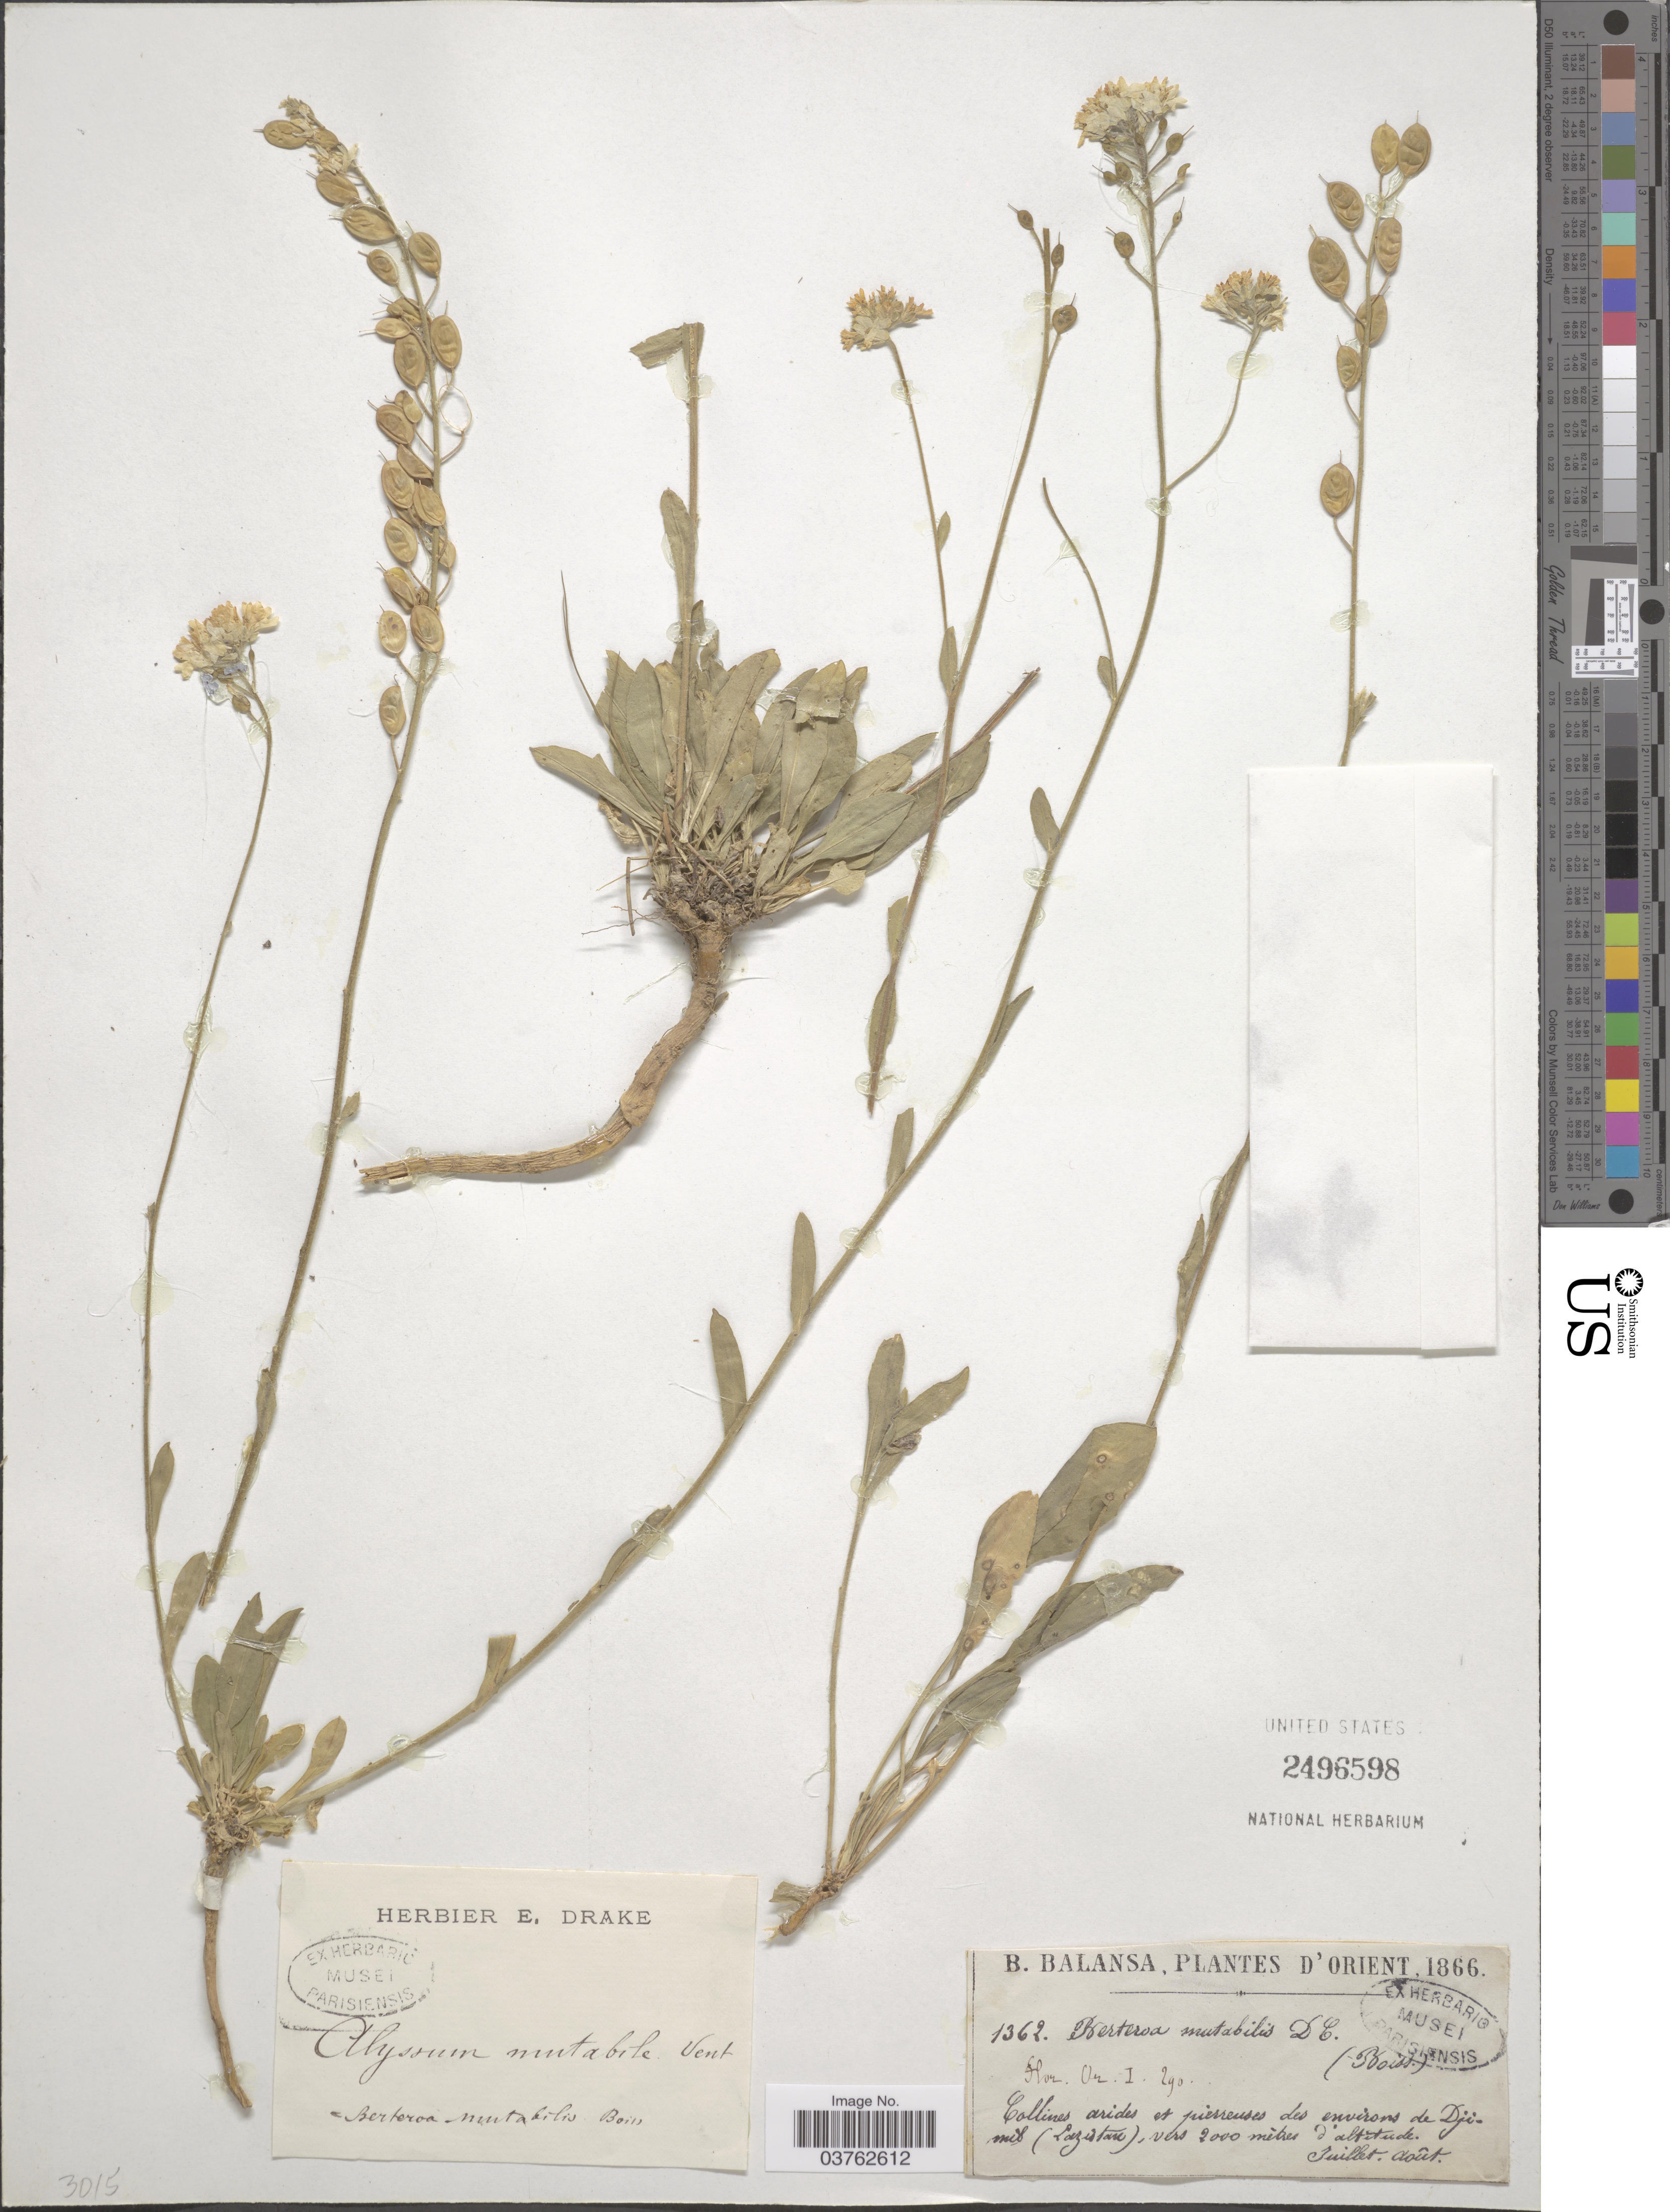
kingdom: Plantae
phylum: Tracheophyta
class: Magnoliopsida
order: Brassicales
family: Brassicaceae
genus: Berteroa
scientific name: Berteroa mutabilis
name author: (Vent.) DC.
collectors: B. Balansa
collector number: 1362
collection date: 1866-07/1866-08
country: Turkey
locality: D'Orient. Collines arides et pierrenses des environs de Djimis (Lazistan).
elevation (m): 2000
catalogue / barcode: US 2496598